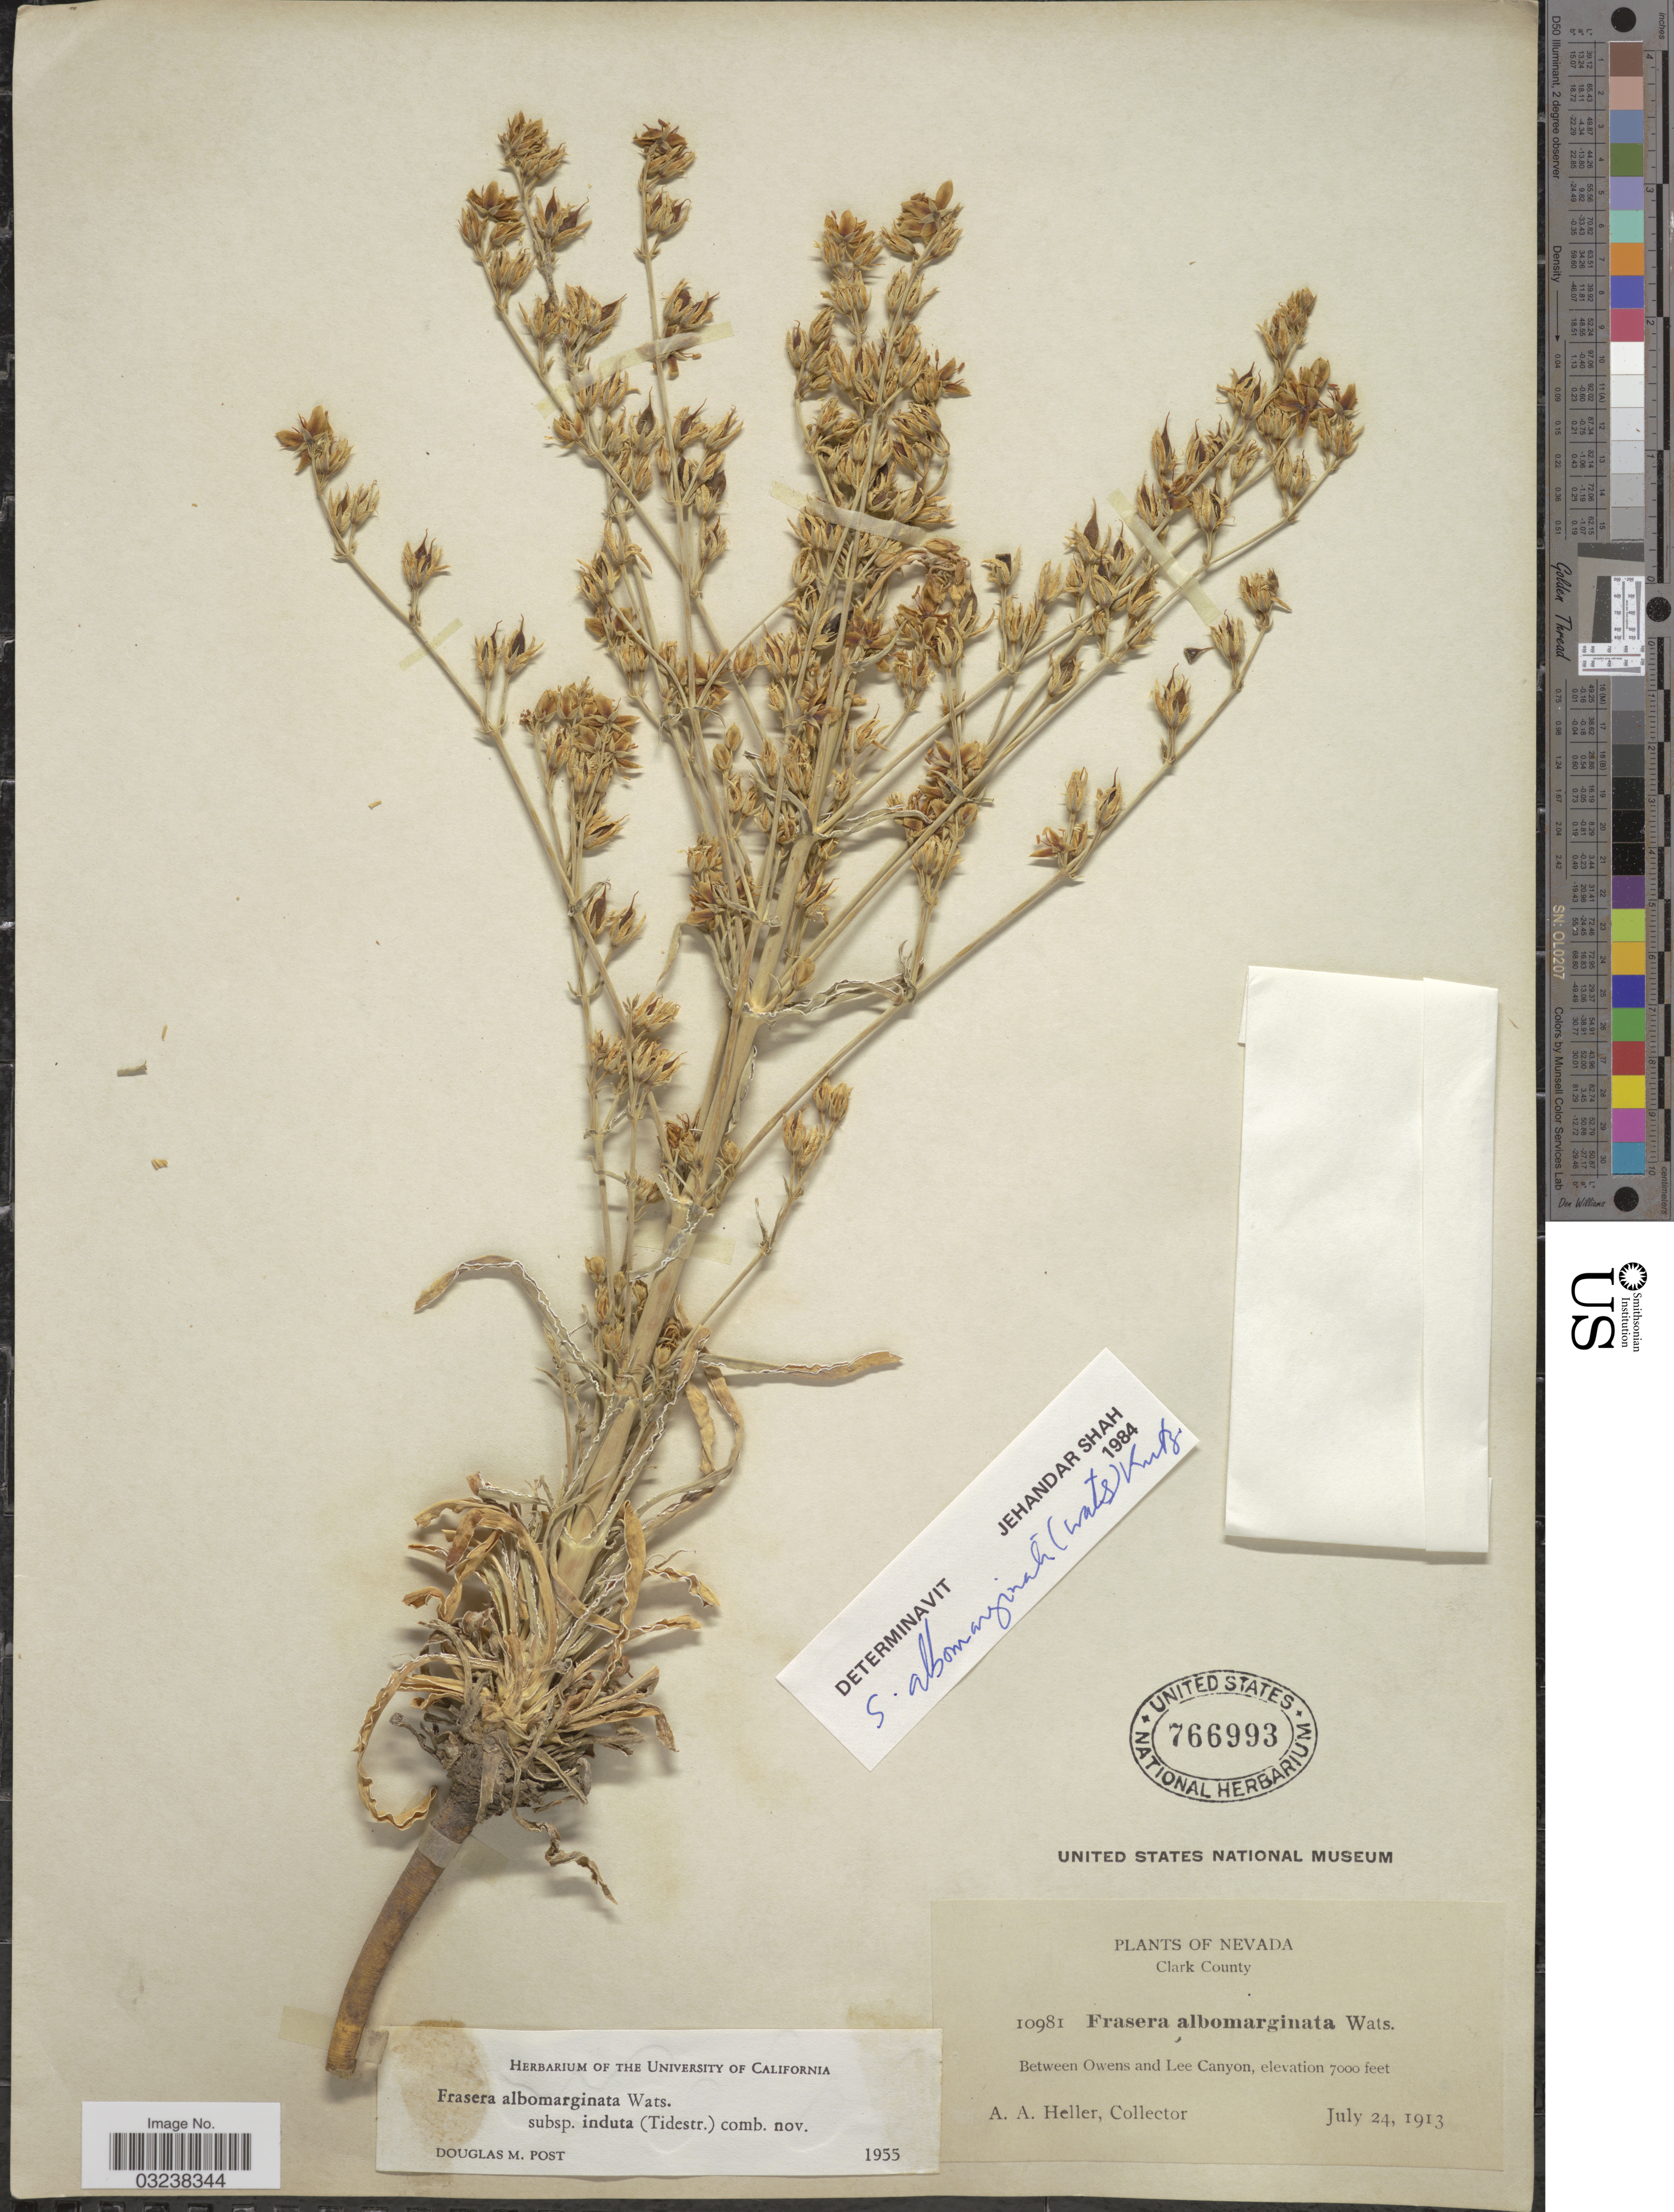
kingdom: Plantae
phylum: Tracheophyta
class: Magnoliopsida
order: Gentianales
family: Gentianaceae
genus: Swertia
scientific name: Swertia albomarginata subsp. purpusii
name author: (Jeps.) A.E. Murray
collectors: A. A. Heller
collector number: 10981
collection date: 1913-07-24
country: United States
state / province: Nevada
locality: Clark County. Between Owens and Lee Canyon.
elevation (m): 2134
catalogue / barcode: US 766993